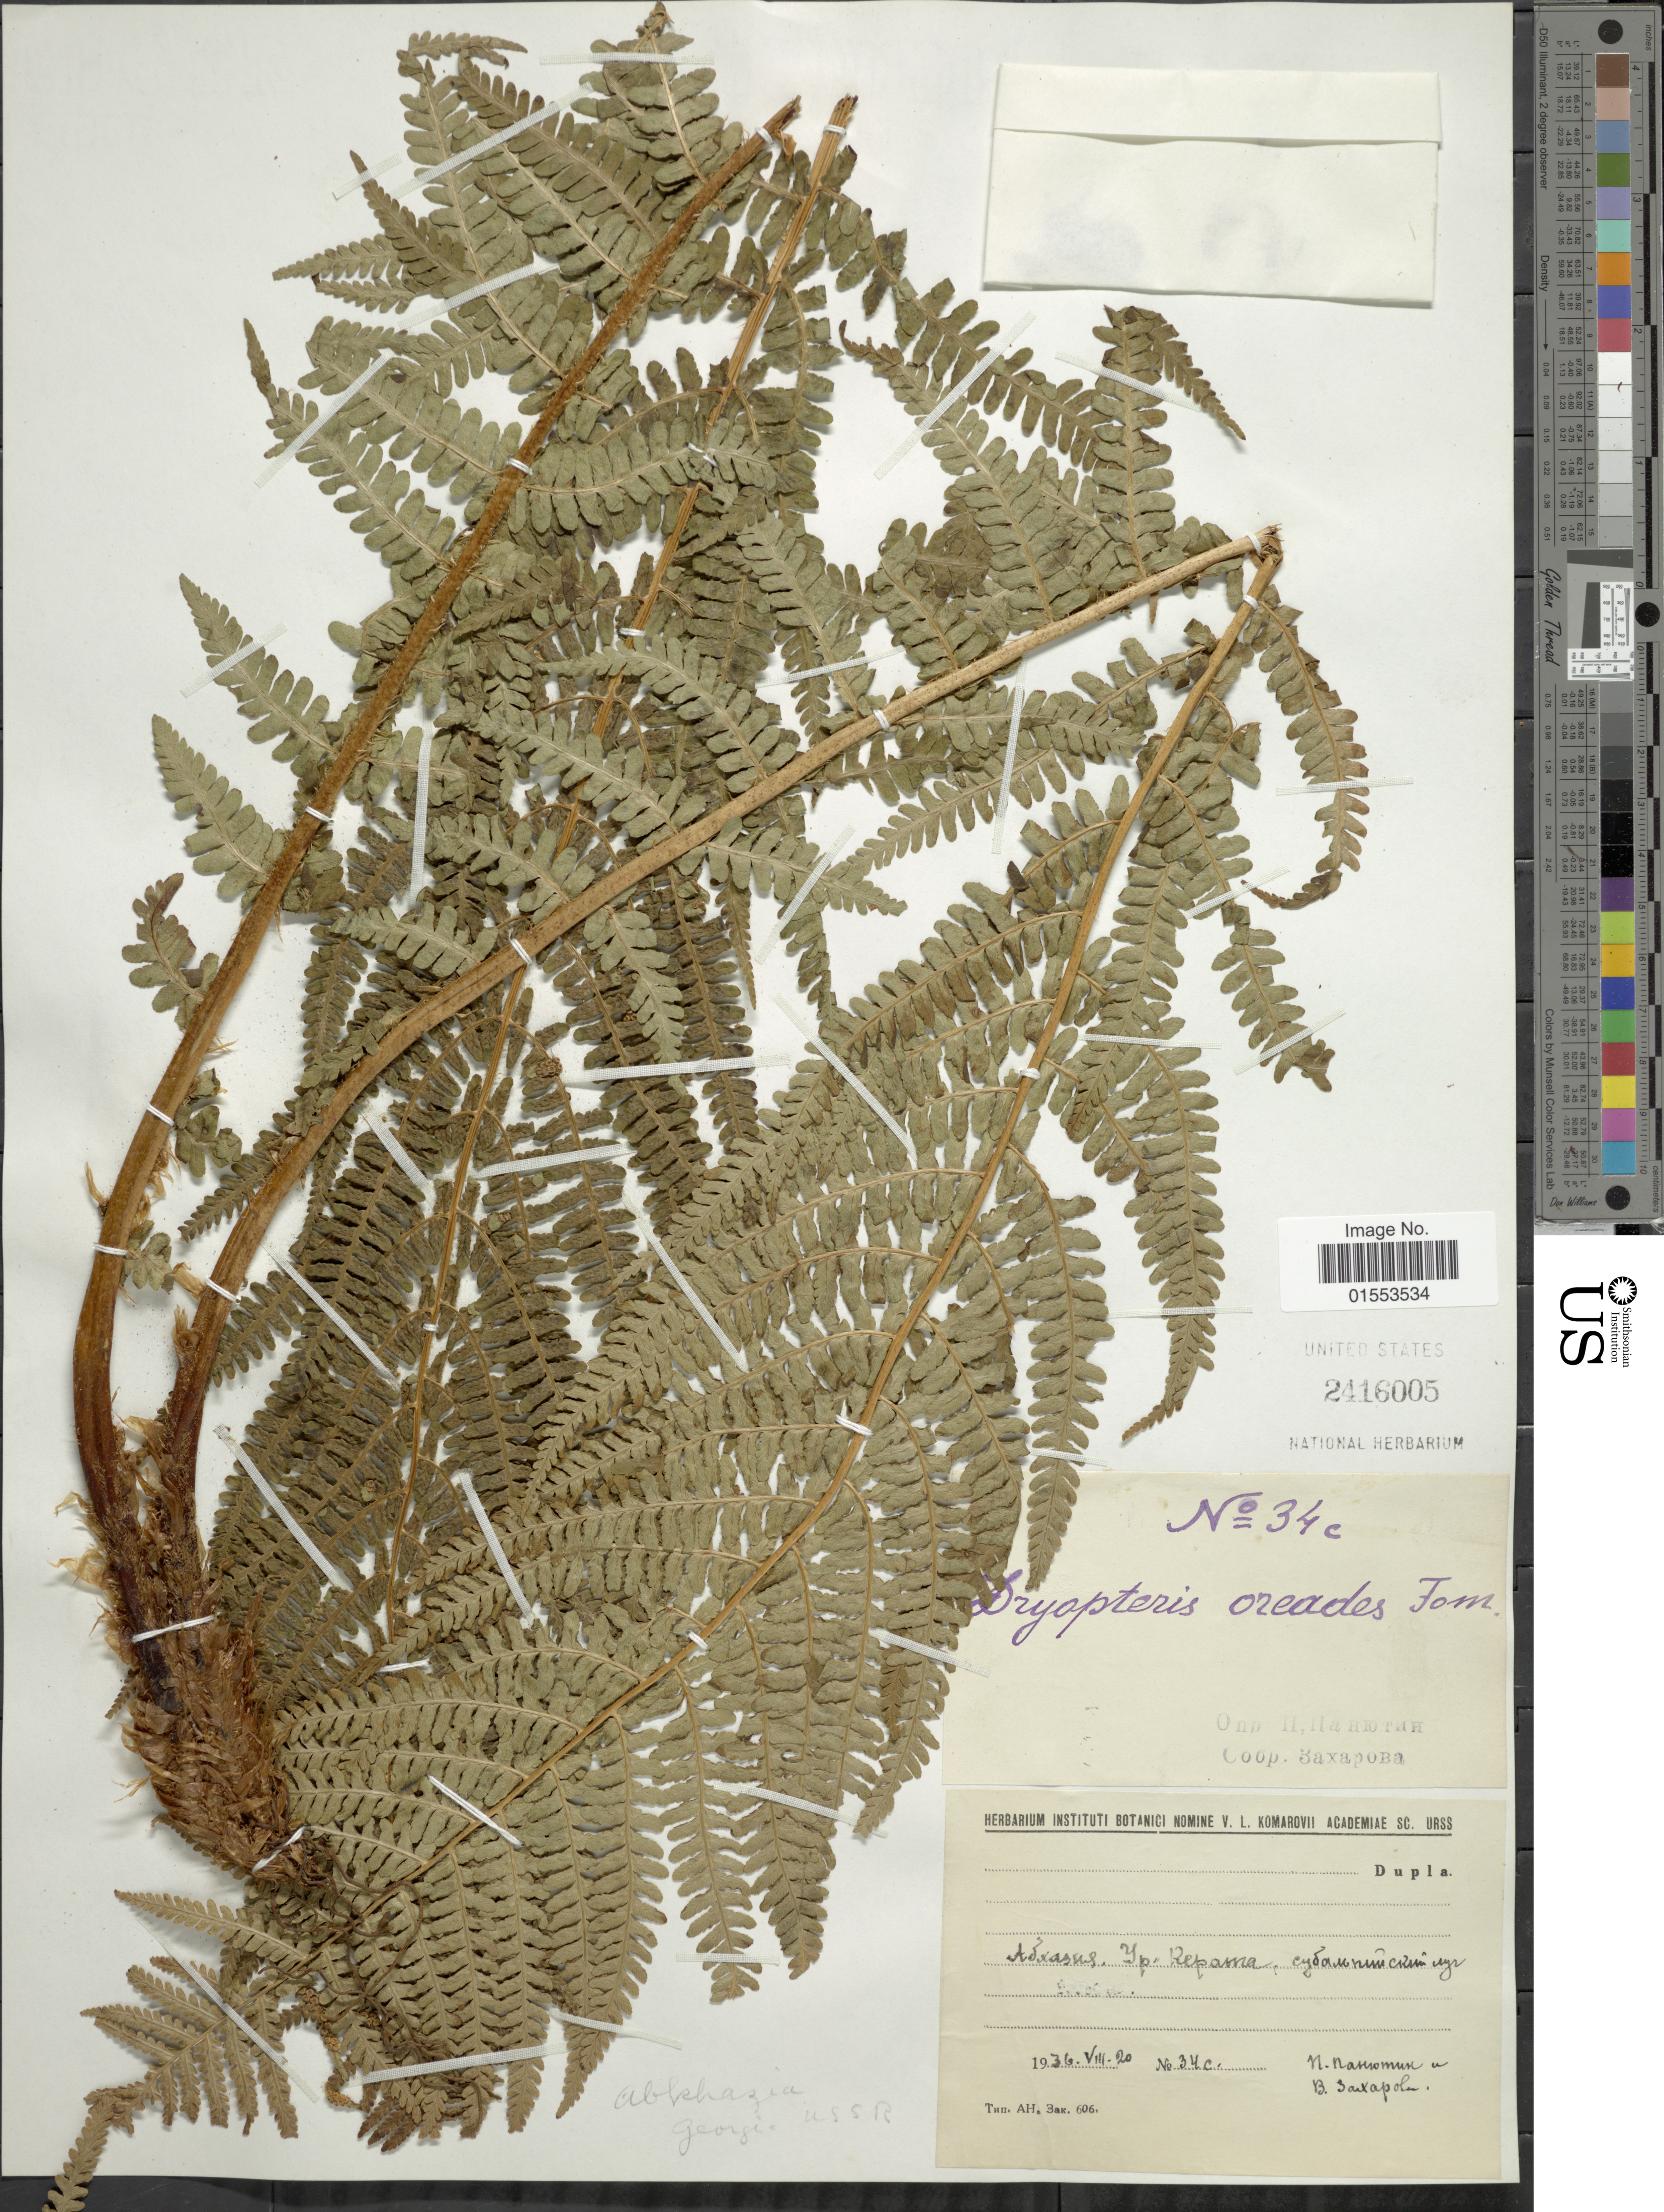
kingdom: Plantae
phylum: Tracheophyta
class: Polypodiopsida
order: Polypodiales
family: Dryopteridaceae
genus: Dryopteris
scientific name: Dryopteris oreades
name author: Fomin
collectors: Collector illegible & Collector illegible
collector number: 34c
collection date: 1936-08-20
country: Georgia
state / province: Abkhazia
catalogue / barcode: US 2416005